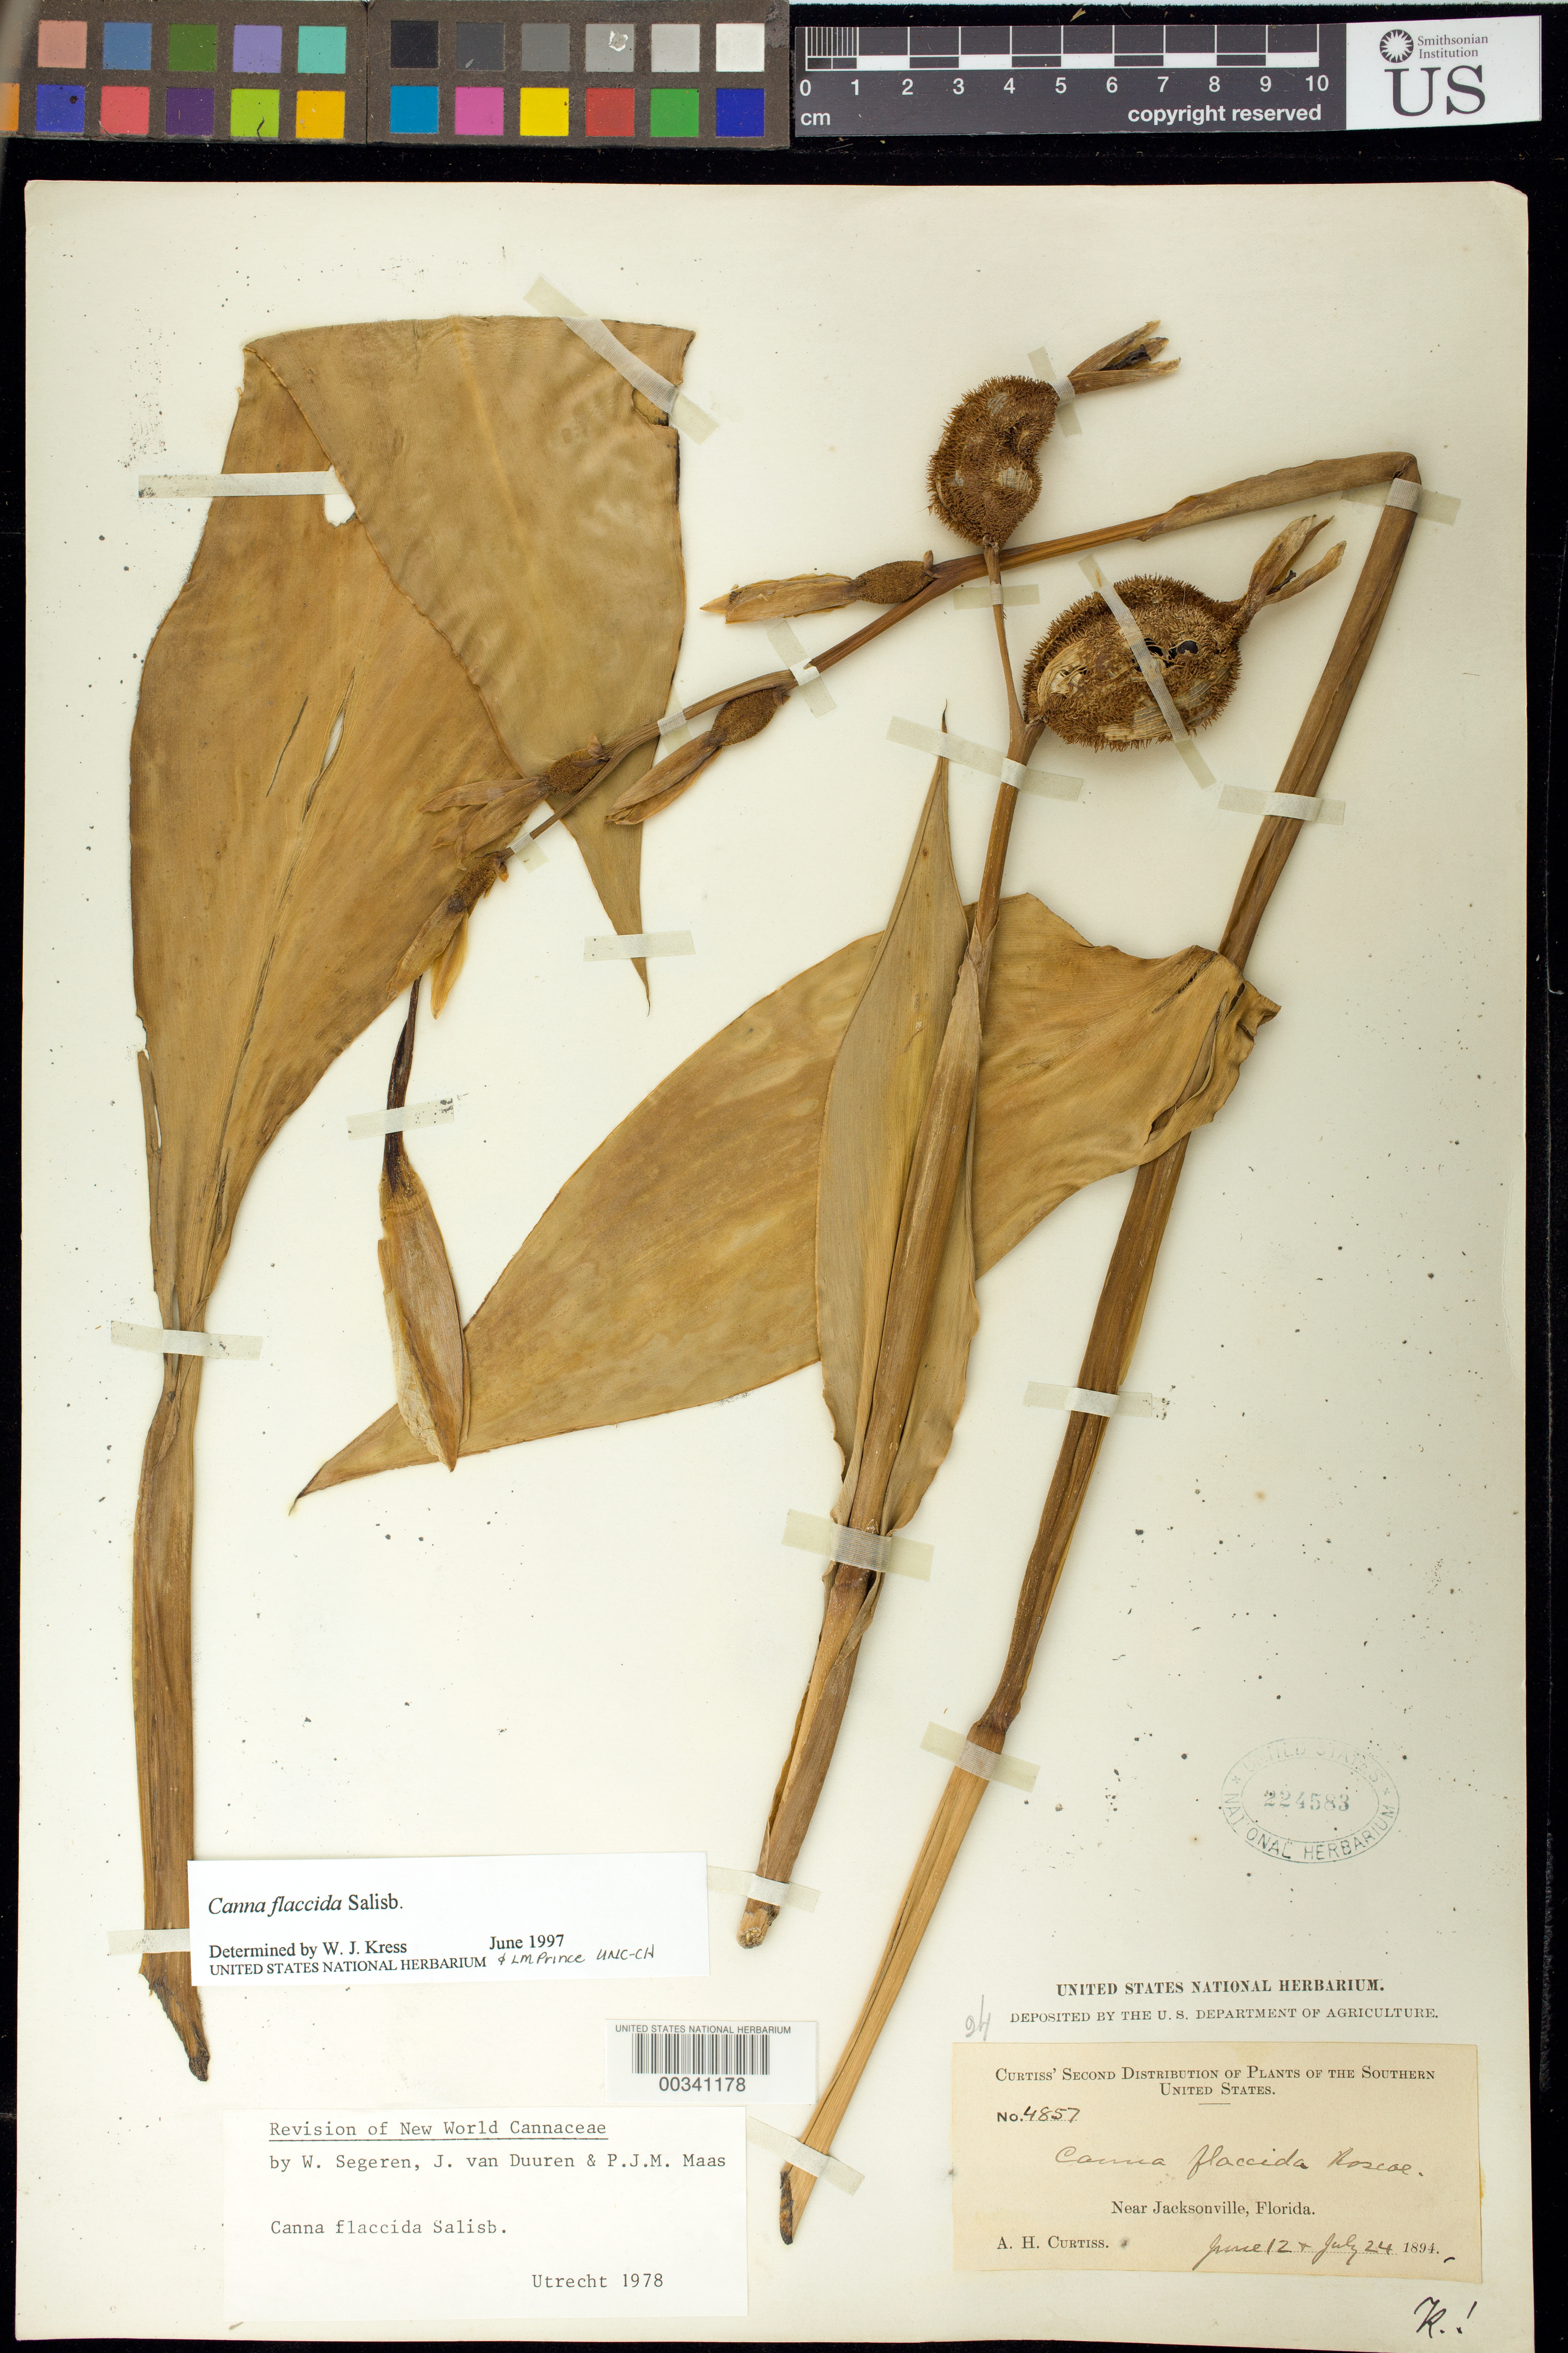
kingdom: Plantae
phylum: Tracheophyta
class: Liliopsida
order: Zingiberales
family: Cannaceae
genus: Canna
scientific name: Canna flaccida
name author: Salisb.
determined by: Segeren, W.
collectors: A. H. Curtiss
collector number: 4857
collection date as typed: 12 Jun 1894 and 24 Jul 1894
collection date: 1894-06-12,1894-07-24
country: United States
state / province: Florida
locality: Near jacksonville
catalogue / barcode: US 224583